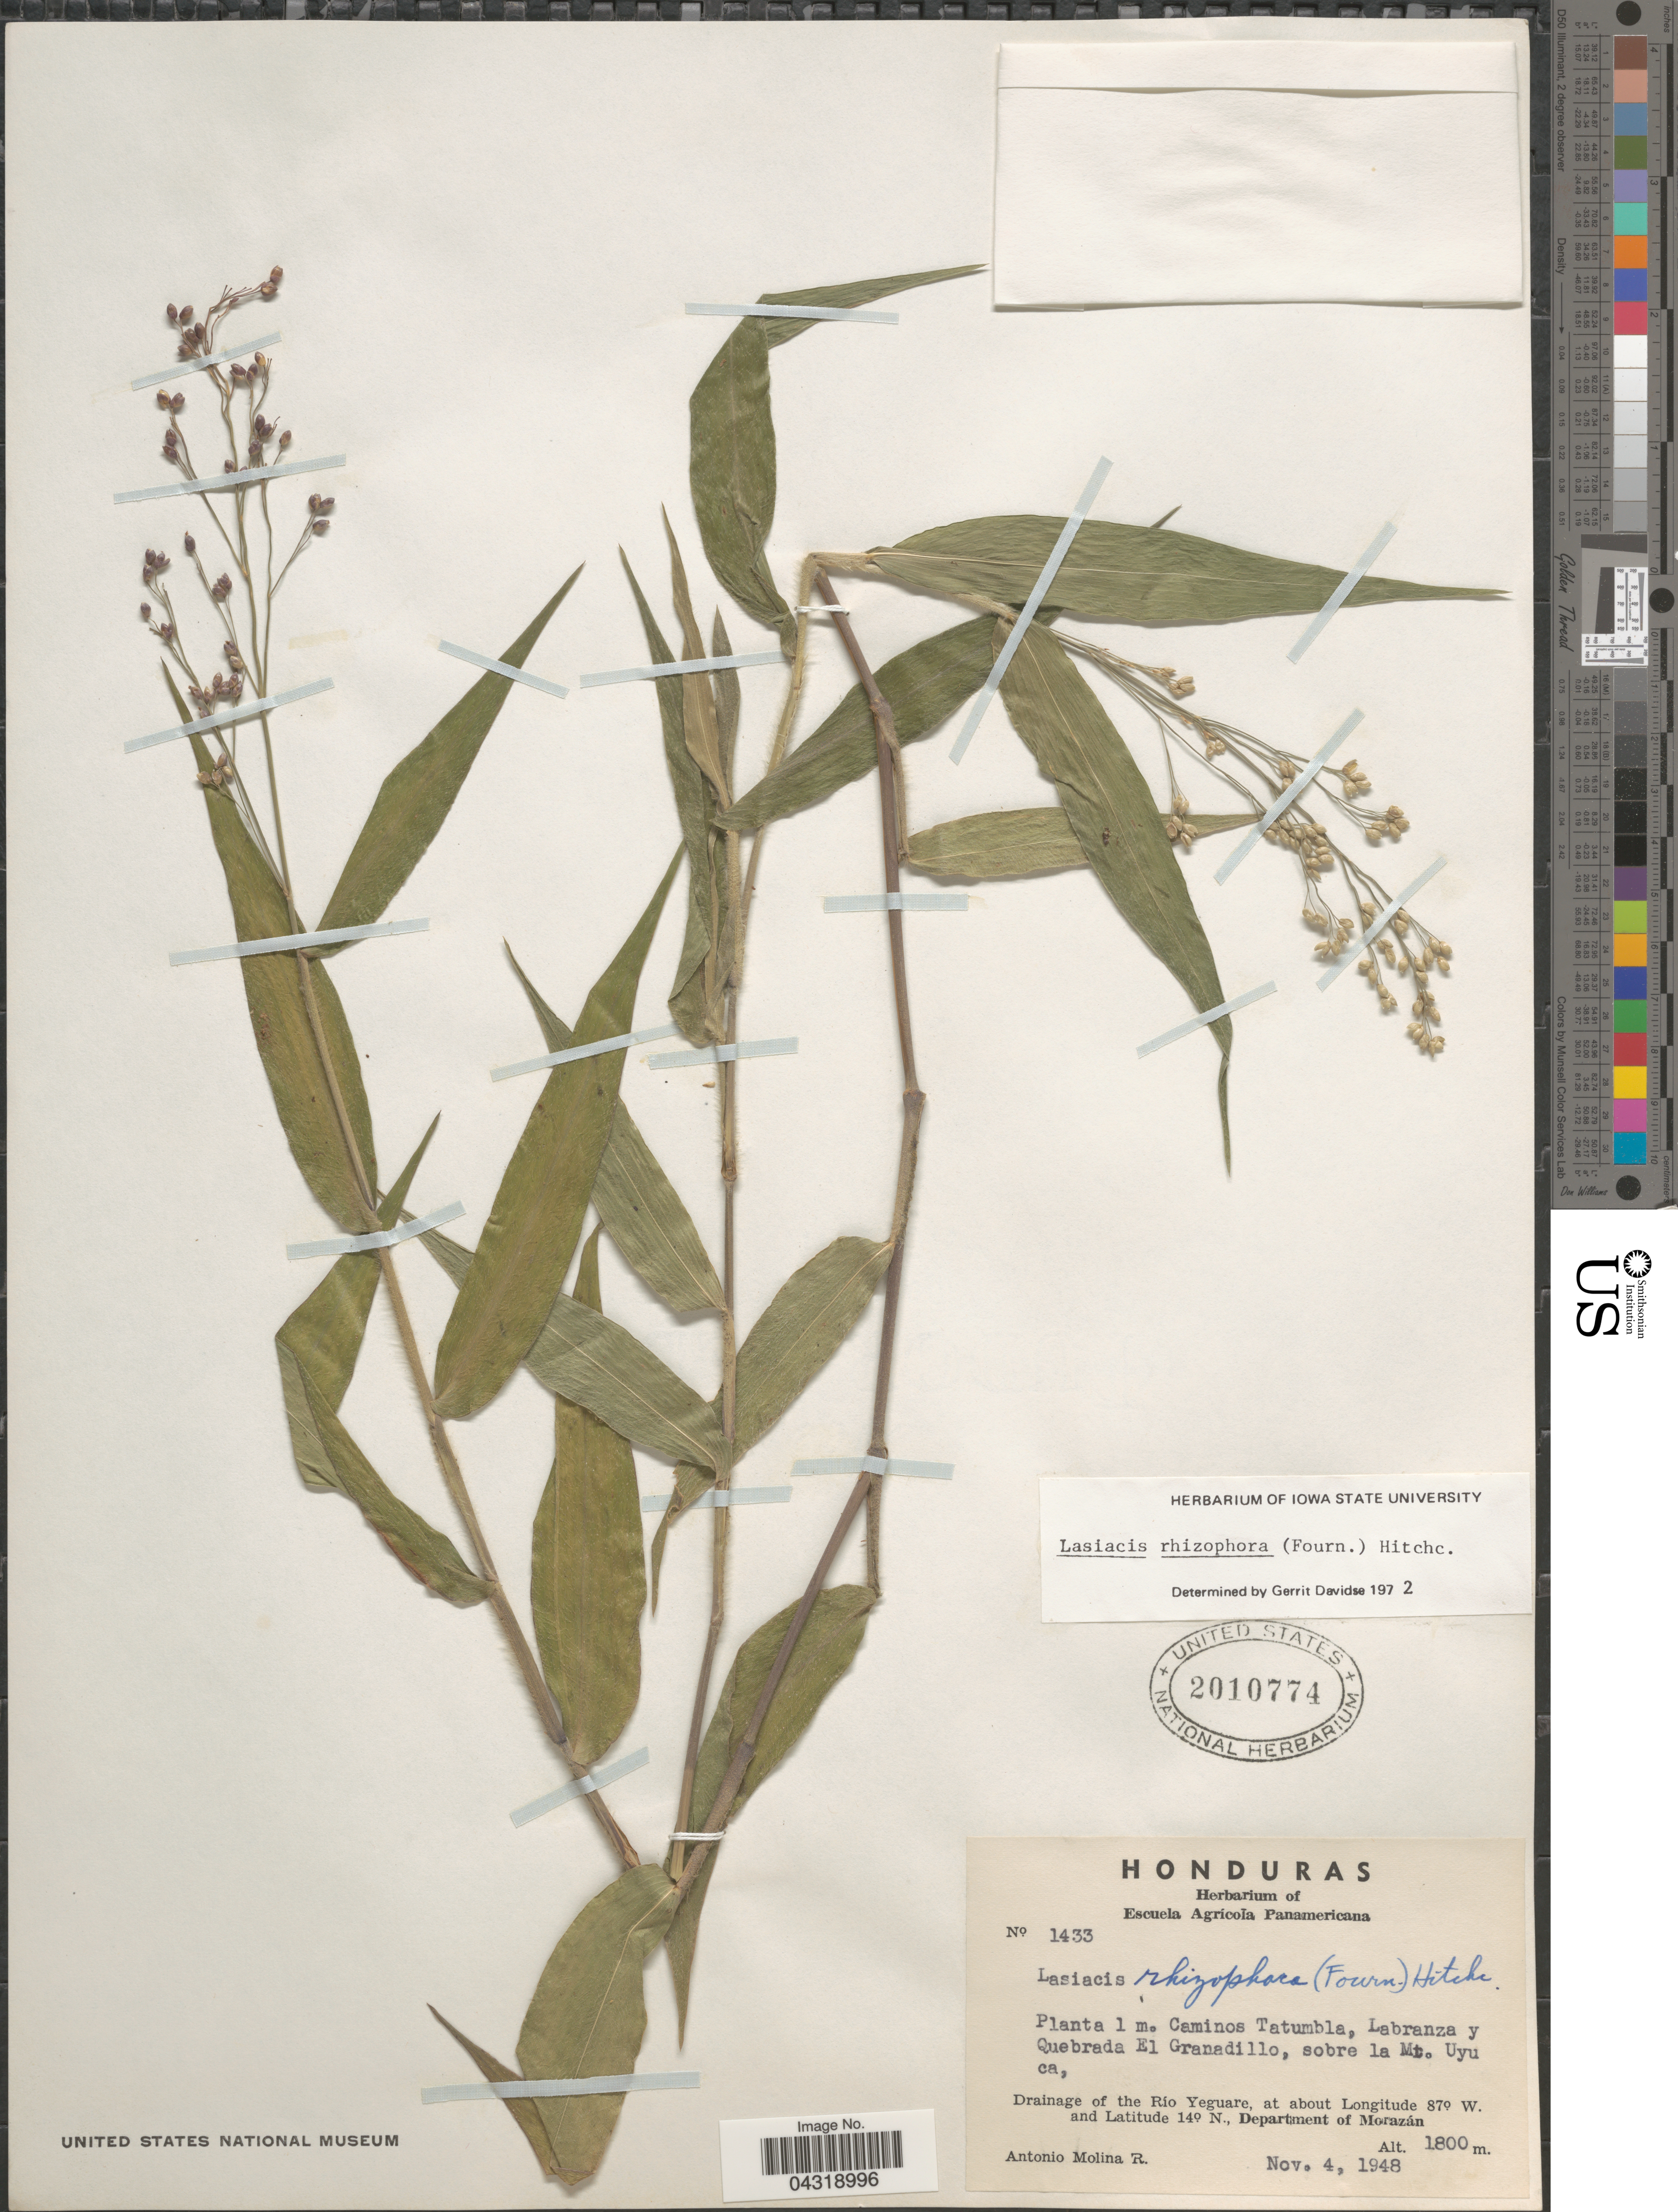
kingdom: Plantae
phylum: Tracheophyta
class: Liliopsida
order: Poales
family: Poaceae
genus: Lasiacis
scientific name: Lasiacis rhizophora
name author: (E. Fourn.) Hitchc.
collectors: A. Molina R.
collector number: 1433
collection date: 1948-11-04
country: Honduras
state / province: Fco. Morazán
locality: Caminos Tatumbla, Labranza y Quebrada El Granadillo, sobre la Mt. Uyuca, Drainage of the Río Yeguare, Department of Morazán.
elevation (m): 1800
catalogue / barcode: US 2010774